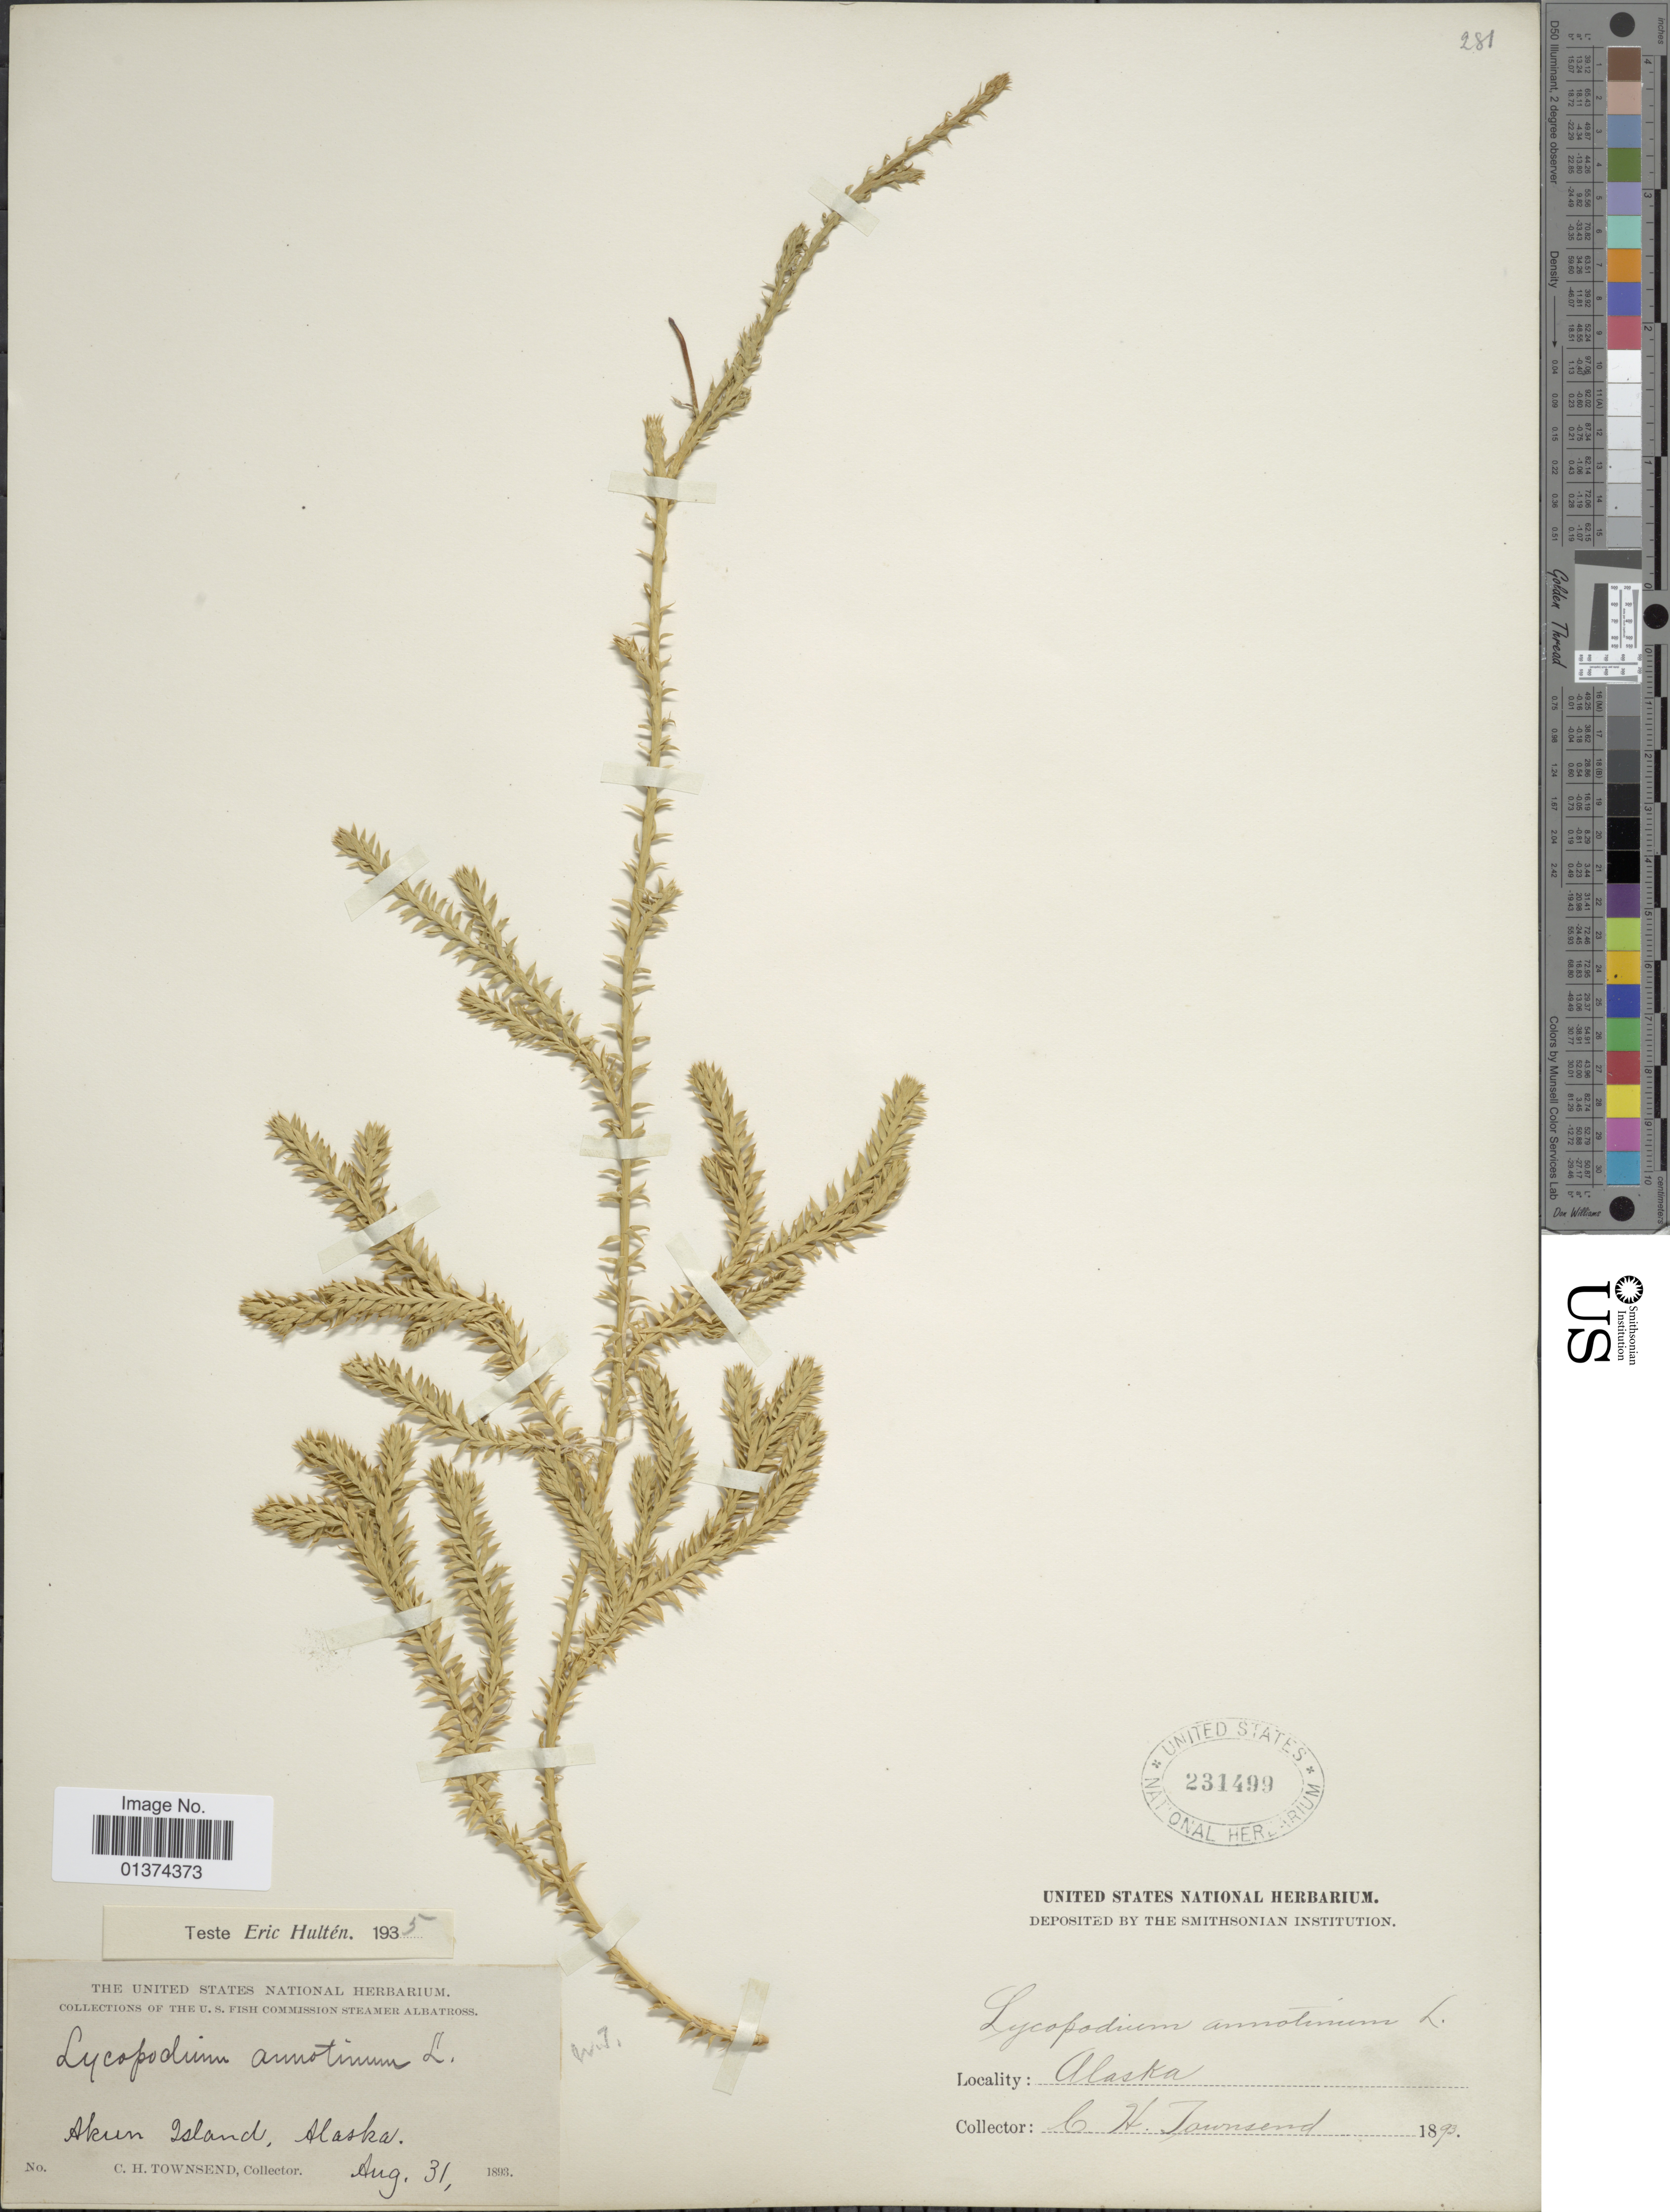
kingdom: Plantae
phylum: Tracheophyta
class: Lycopodiopsida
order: Lycopodiales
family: Lycopodiaceae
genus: Spinulum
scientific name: Spinulum annotinum subsp. annotinum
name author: (L.) A. Haines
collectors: C. H. Townsend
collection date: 1893-08-31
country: United States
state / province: Alaska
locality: Akun Island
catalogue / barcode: US 231499